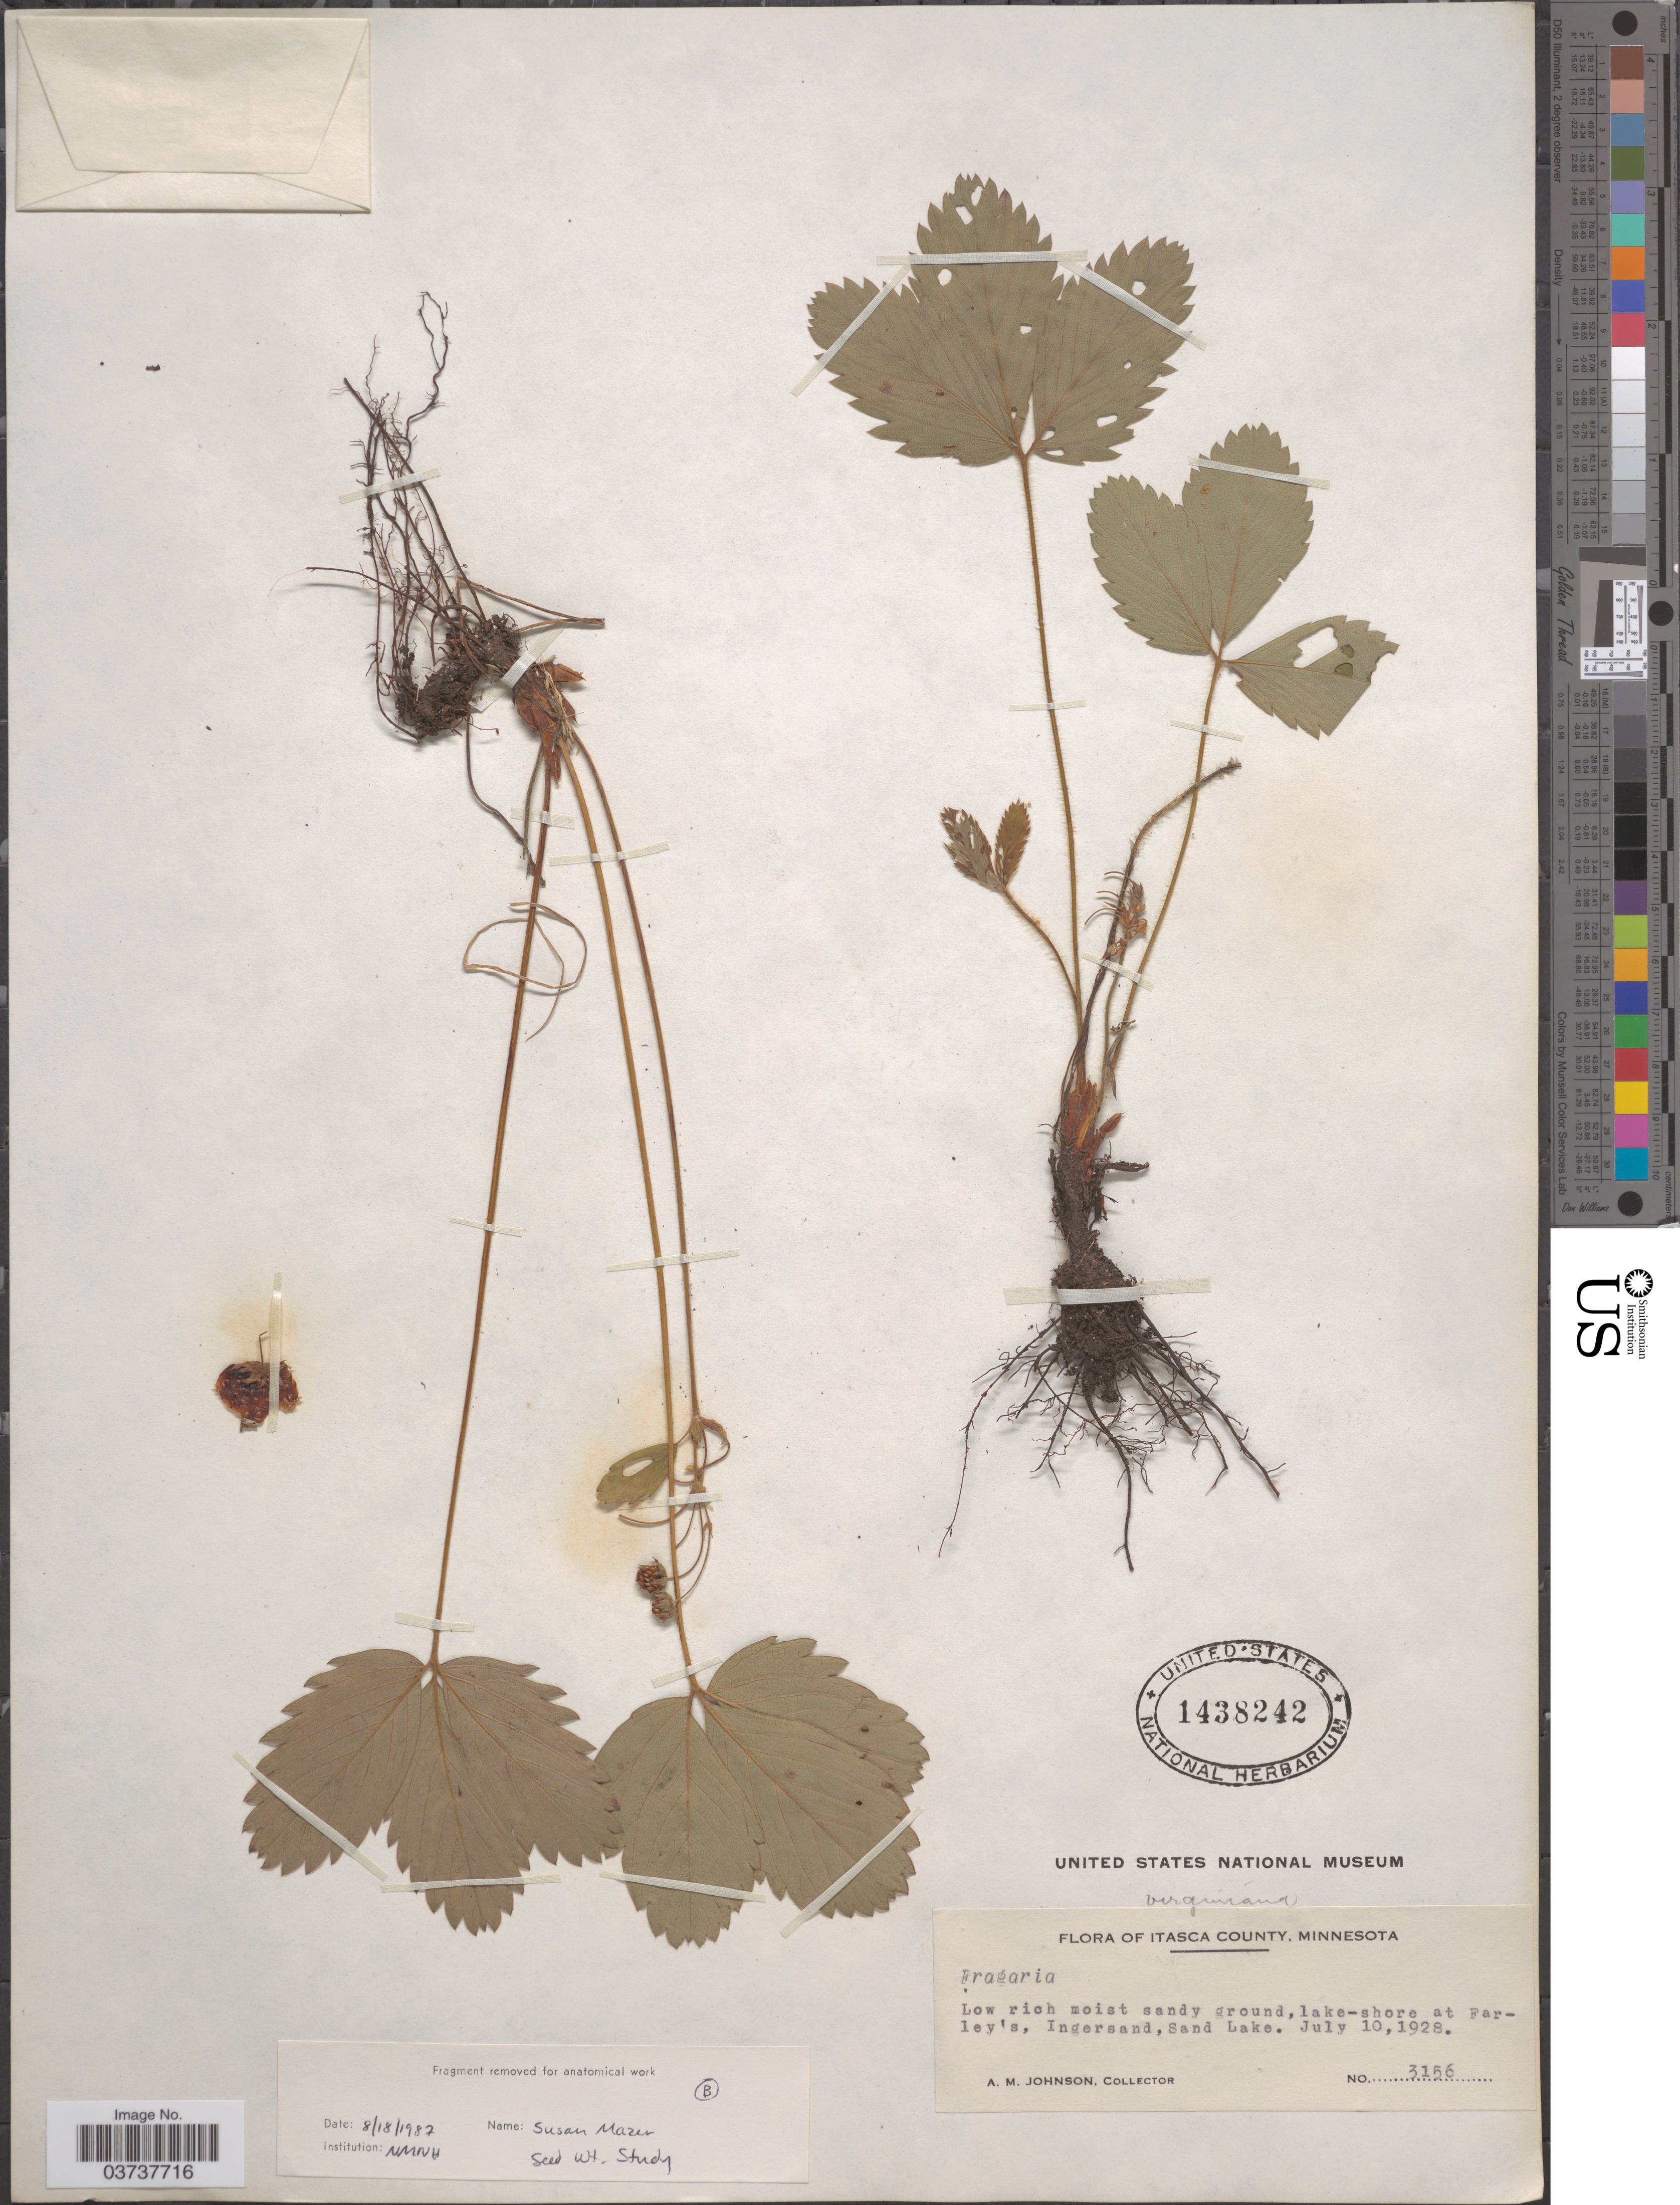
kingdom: Plantae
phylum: Tracheophyta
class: Magnoliopsida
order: Rosales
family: Rosaceae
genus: Fragaria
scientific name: Fragaria virginiana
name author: Mill.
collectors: A. M. Johnson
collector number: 3156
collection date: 1928-07-10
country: United States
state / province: Minnesota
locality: Itasca County. Lake-shore at Farley's, Ingersand, Sand Lake.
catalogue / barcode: US 1438242